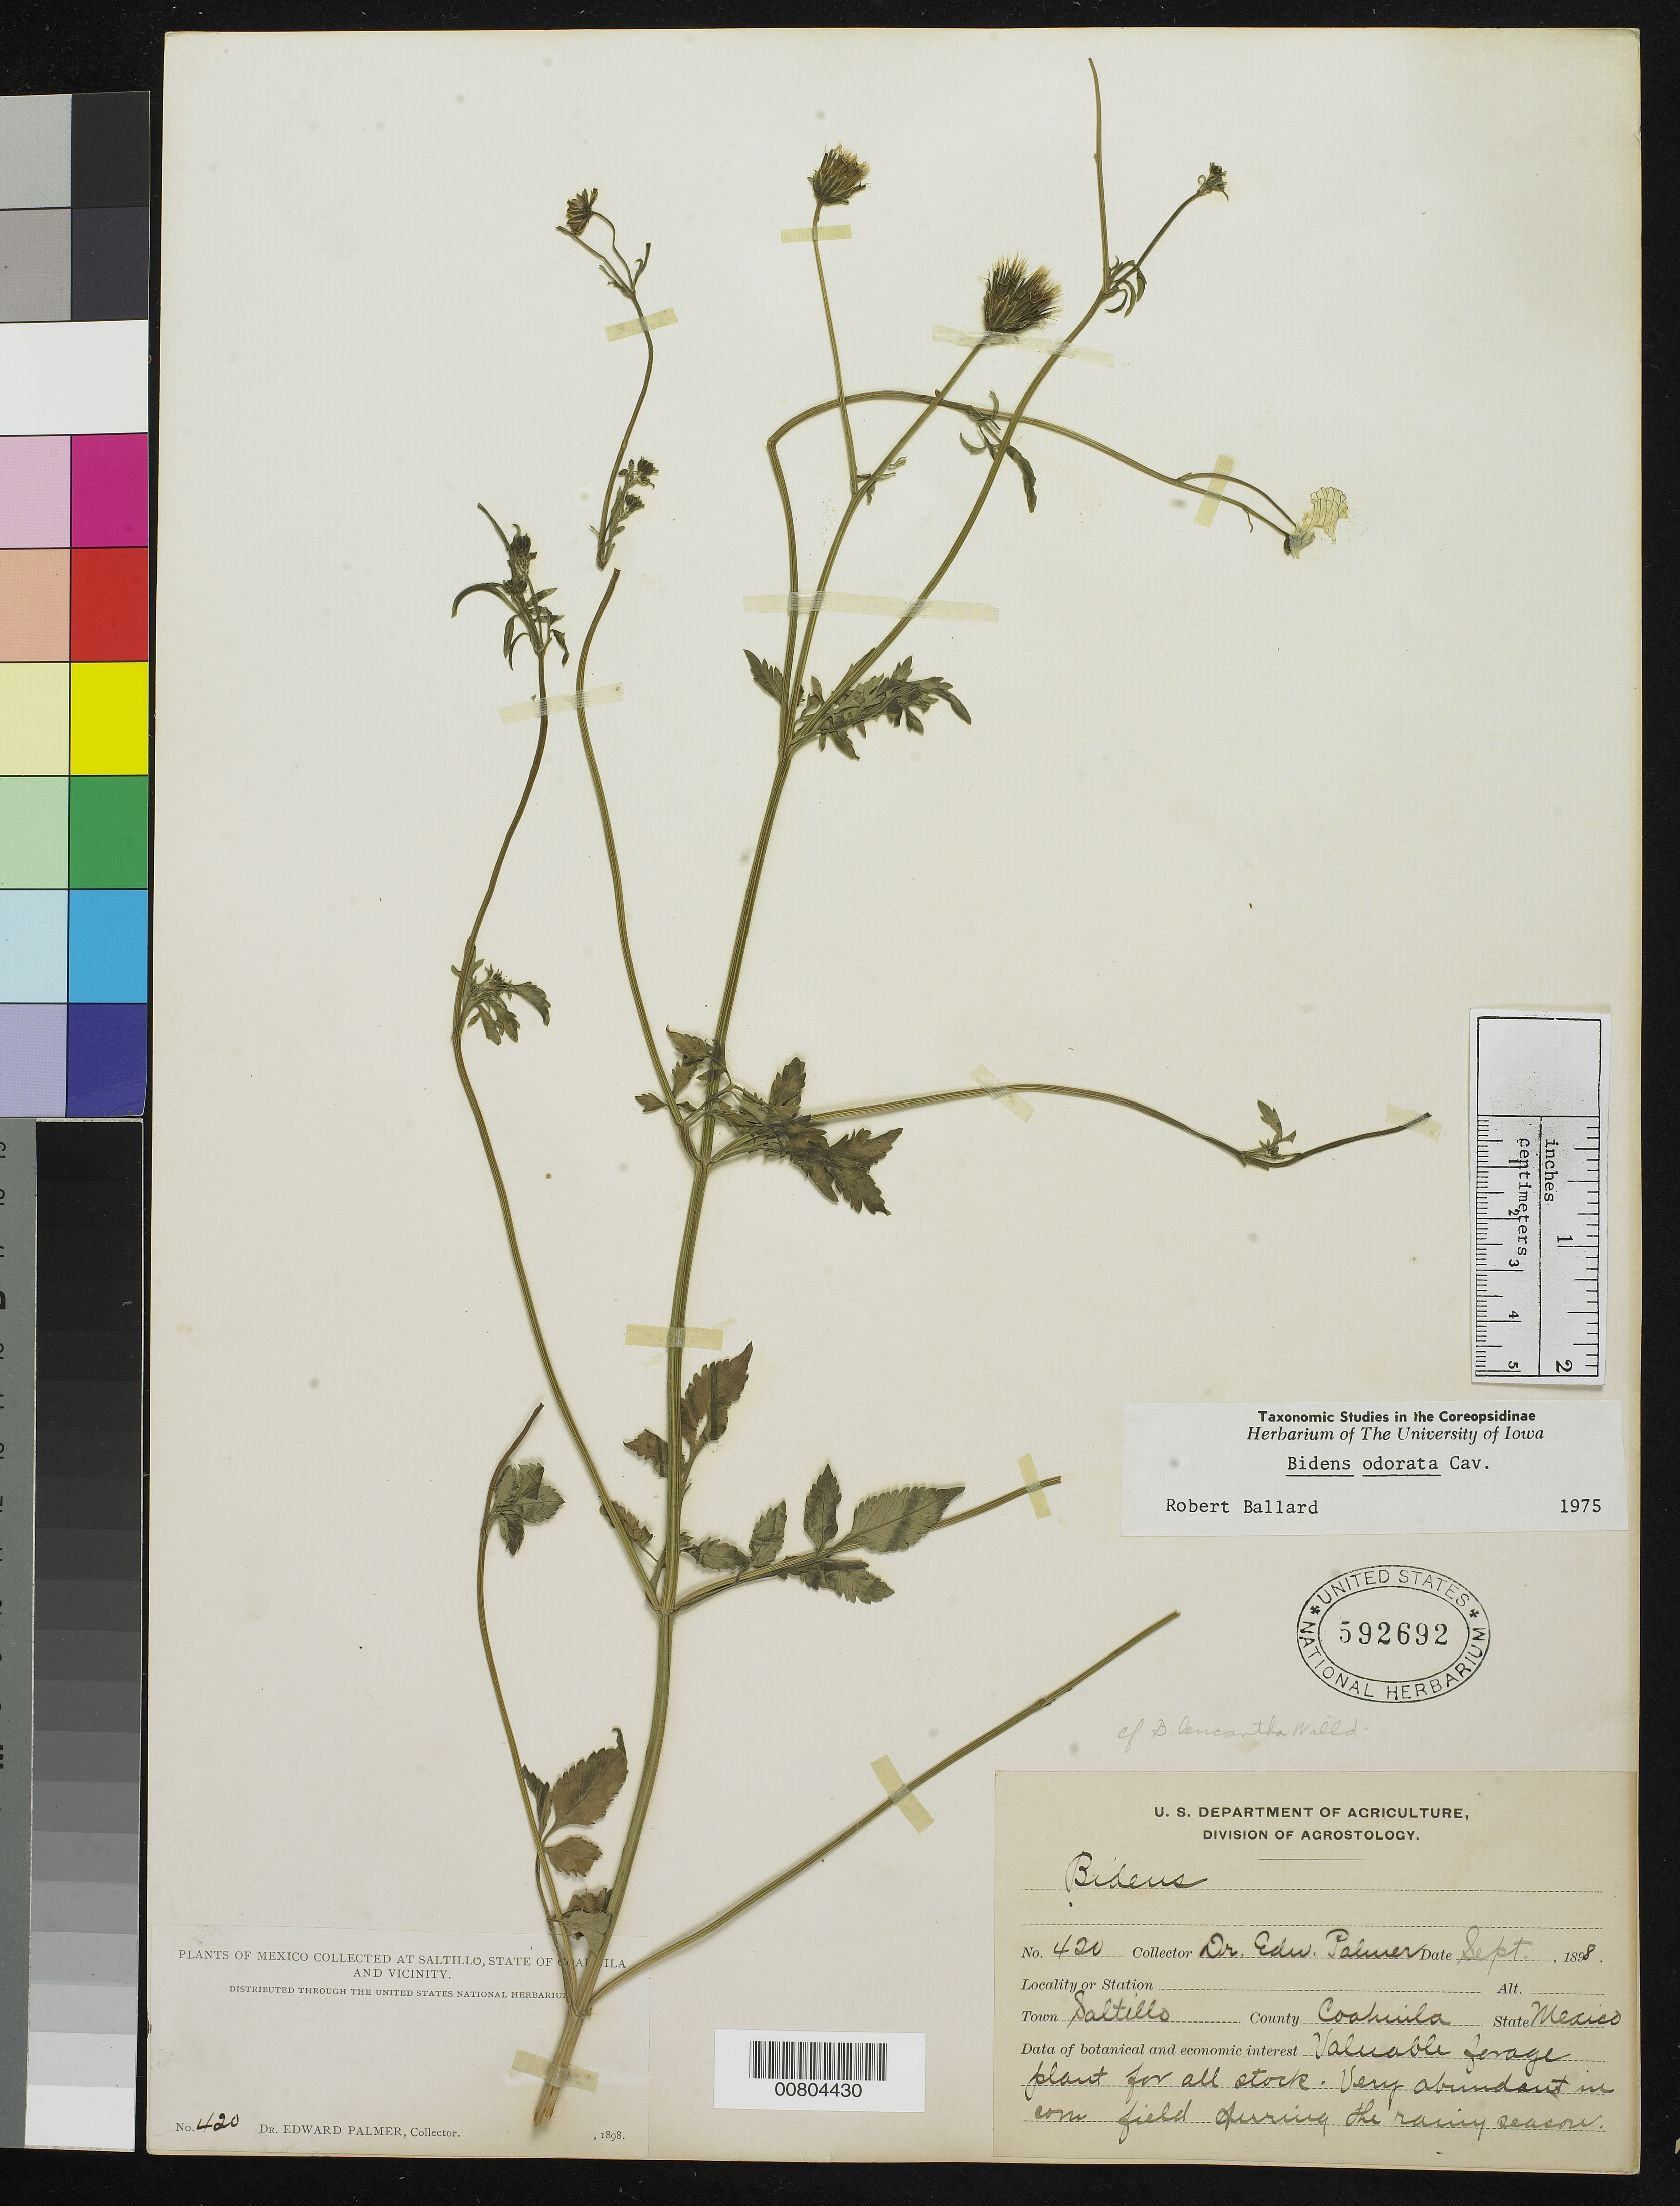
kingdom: Plantae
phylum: Tracheophyta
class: Magnoliopsida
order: Asterales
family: Asteraceae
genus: Bidens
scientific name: Bidens odorata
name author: Cav.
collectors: E. Palmer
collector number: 420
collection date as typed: Sep 1898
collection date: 1898-09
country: Mexico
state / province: Coahuila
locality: Saltillo, Coahuila.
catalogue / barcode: US 592692